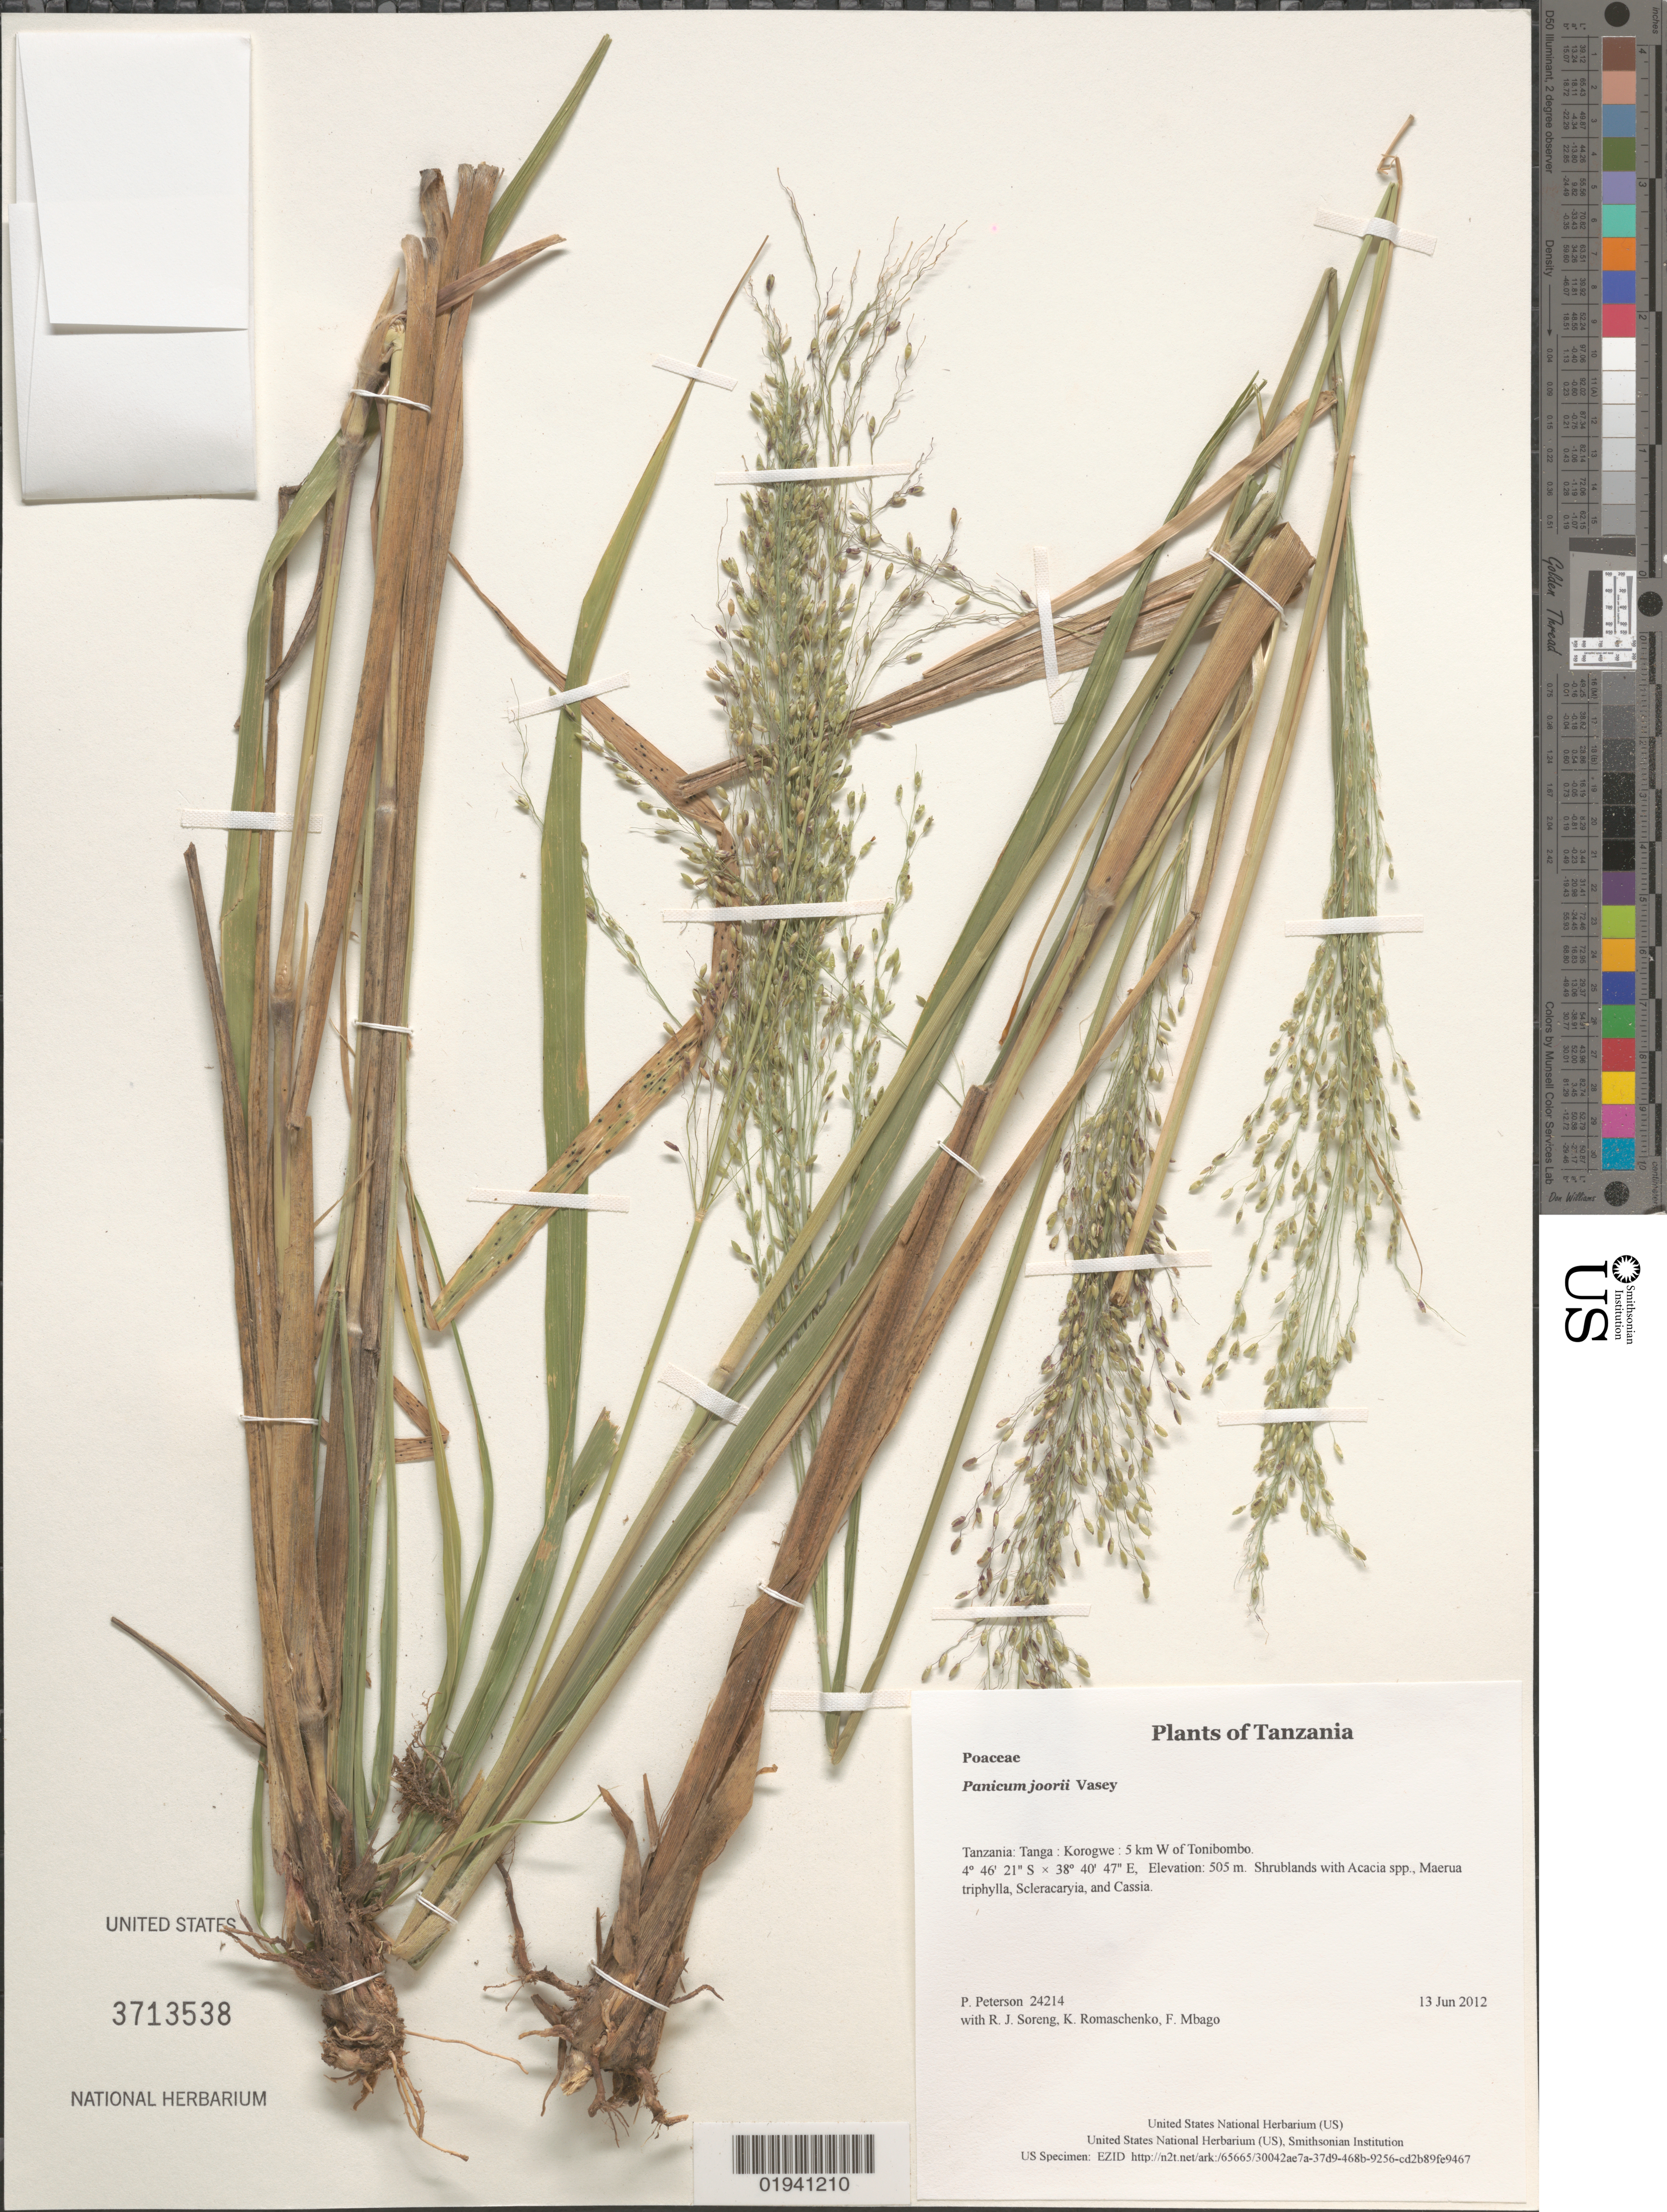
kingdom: Plantae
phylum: Tracheophyta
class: Liliopsida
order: Poales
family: Poaceae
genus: Megathyrsus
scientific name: Megathyrsus maximus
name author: (Jacq.) B.K. Simon & S.W.L. Jacobs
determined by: Peterson, Paul M., (BOT), Smithsonian Institution - National Museum of Natural History (UNITED STATES)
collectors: P. M. Peterson, R. J. Soreng, K. Romaschenko & F. Mbago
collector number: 24214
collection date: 2012-06-13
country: Tanzania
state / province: Tanga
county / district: Korogwe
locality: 5 km W of Tonibombo.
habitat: Shrublands with Acacia spp., Maerua triphylla, Scleracaryia, and Cassia.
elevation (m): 505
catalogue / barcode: US 3713538